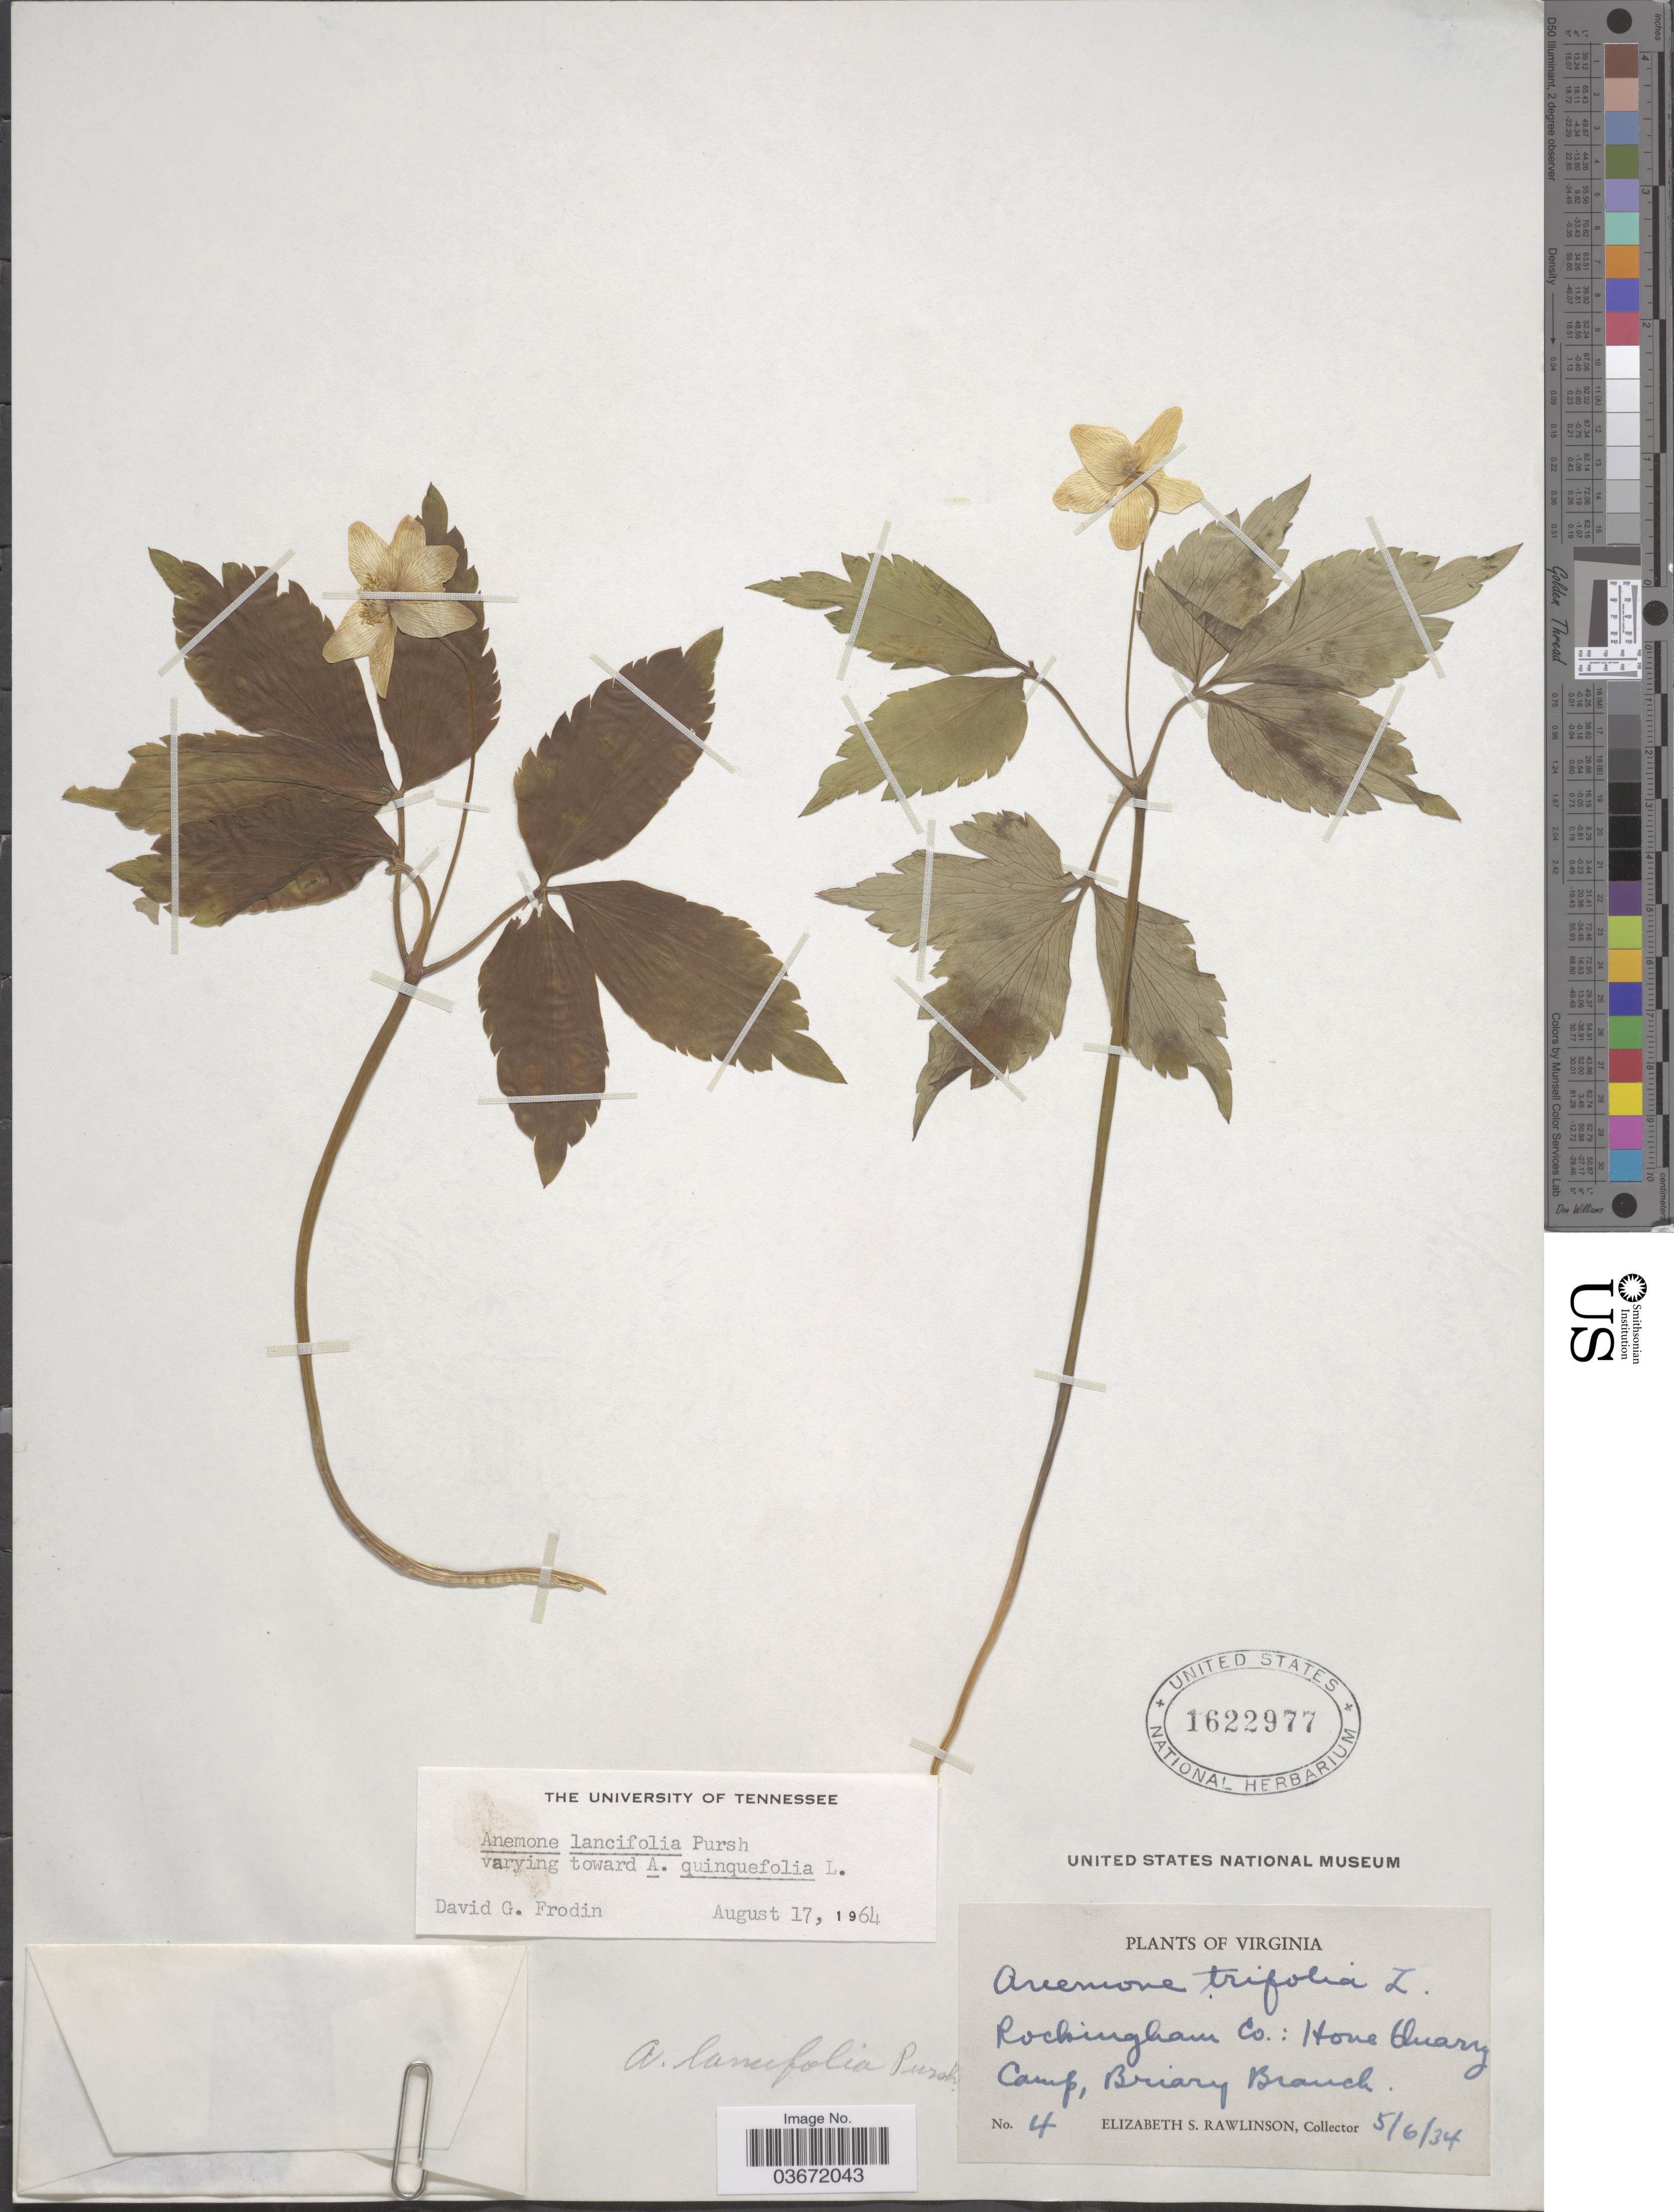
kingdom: Plantae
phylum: Tracheophyta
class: Magnoliopsida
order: Ranunculales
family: Ranunculaceae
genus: Anemone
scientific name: Anemone lancifolia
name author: Pursh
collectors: E. S. Rawlinson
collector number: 4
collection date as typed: Transcribed d/m/y: 6/5/34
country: United States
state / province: Virginia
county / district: Rockingham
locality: Hone Quary Camp, Briary Branch.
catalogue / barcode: US 1622977